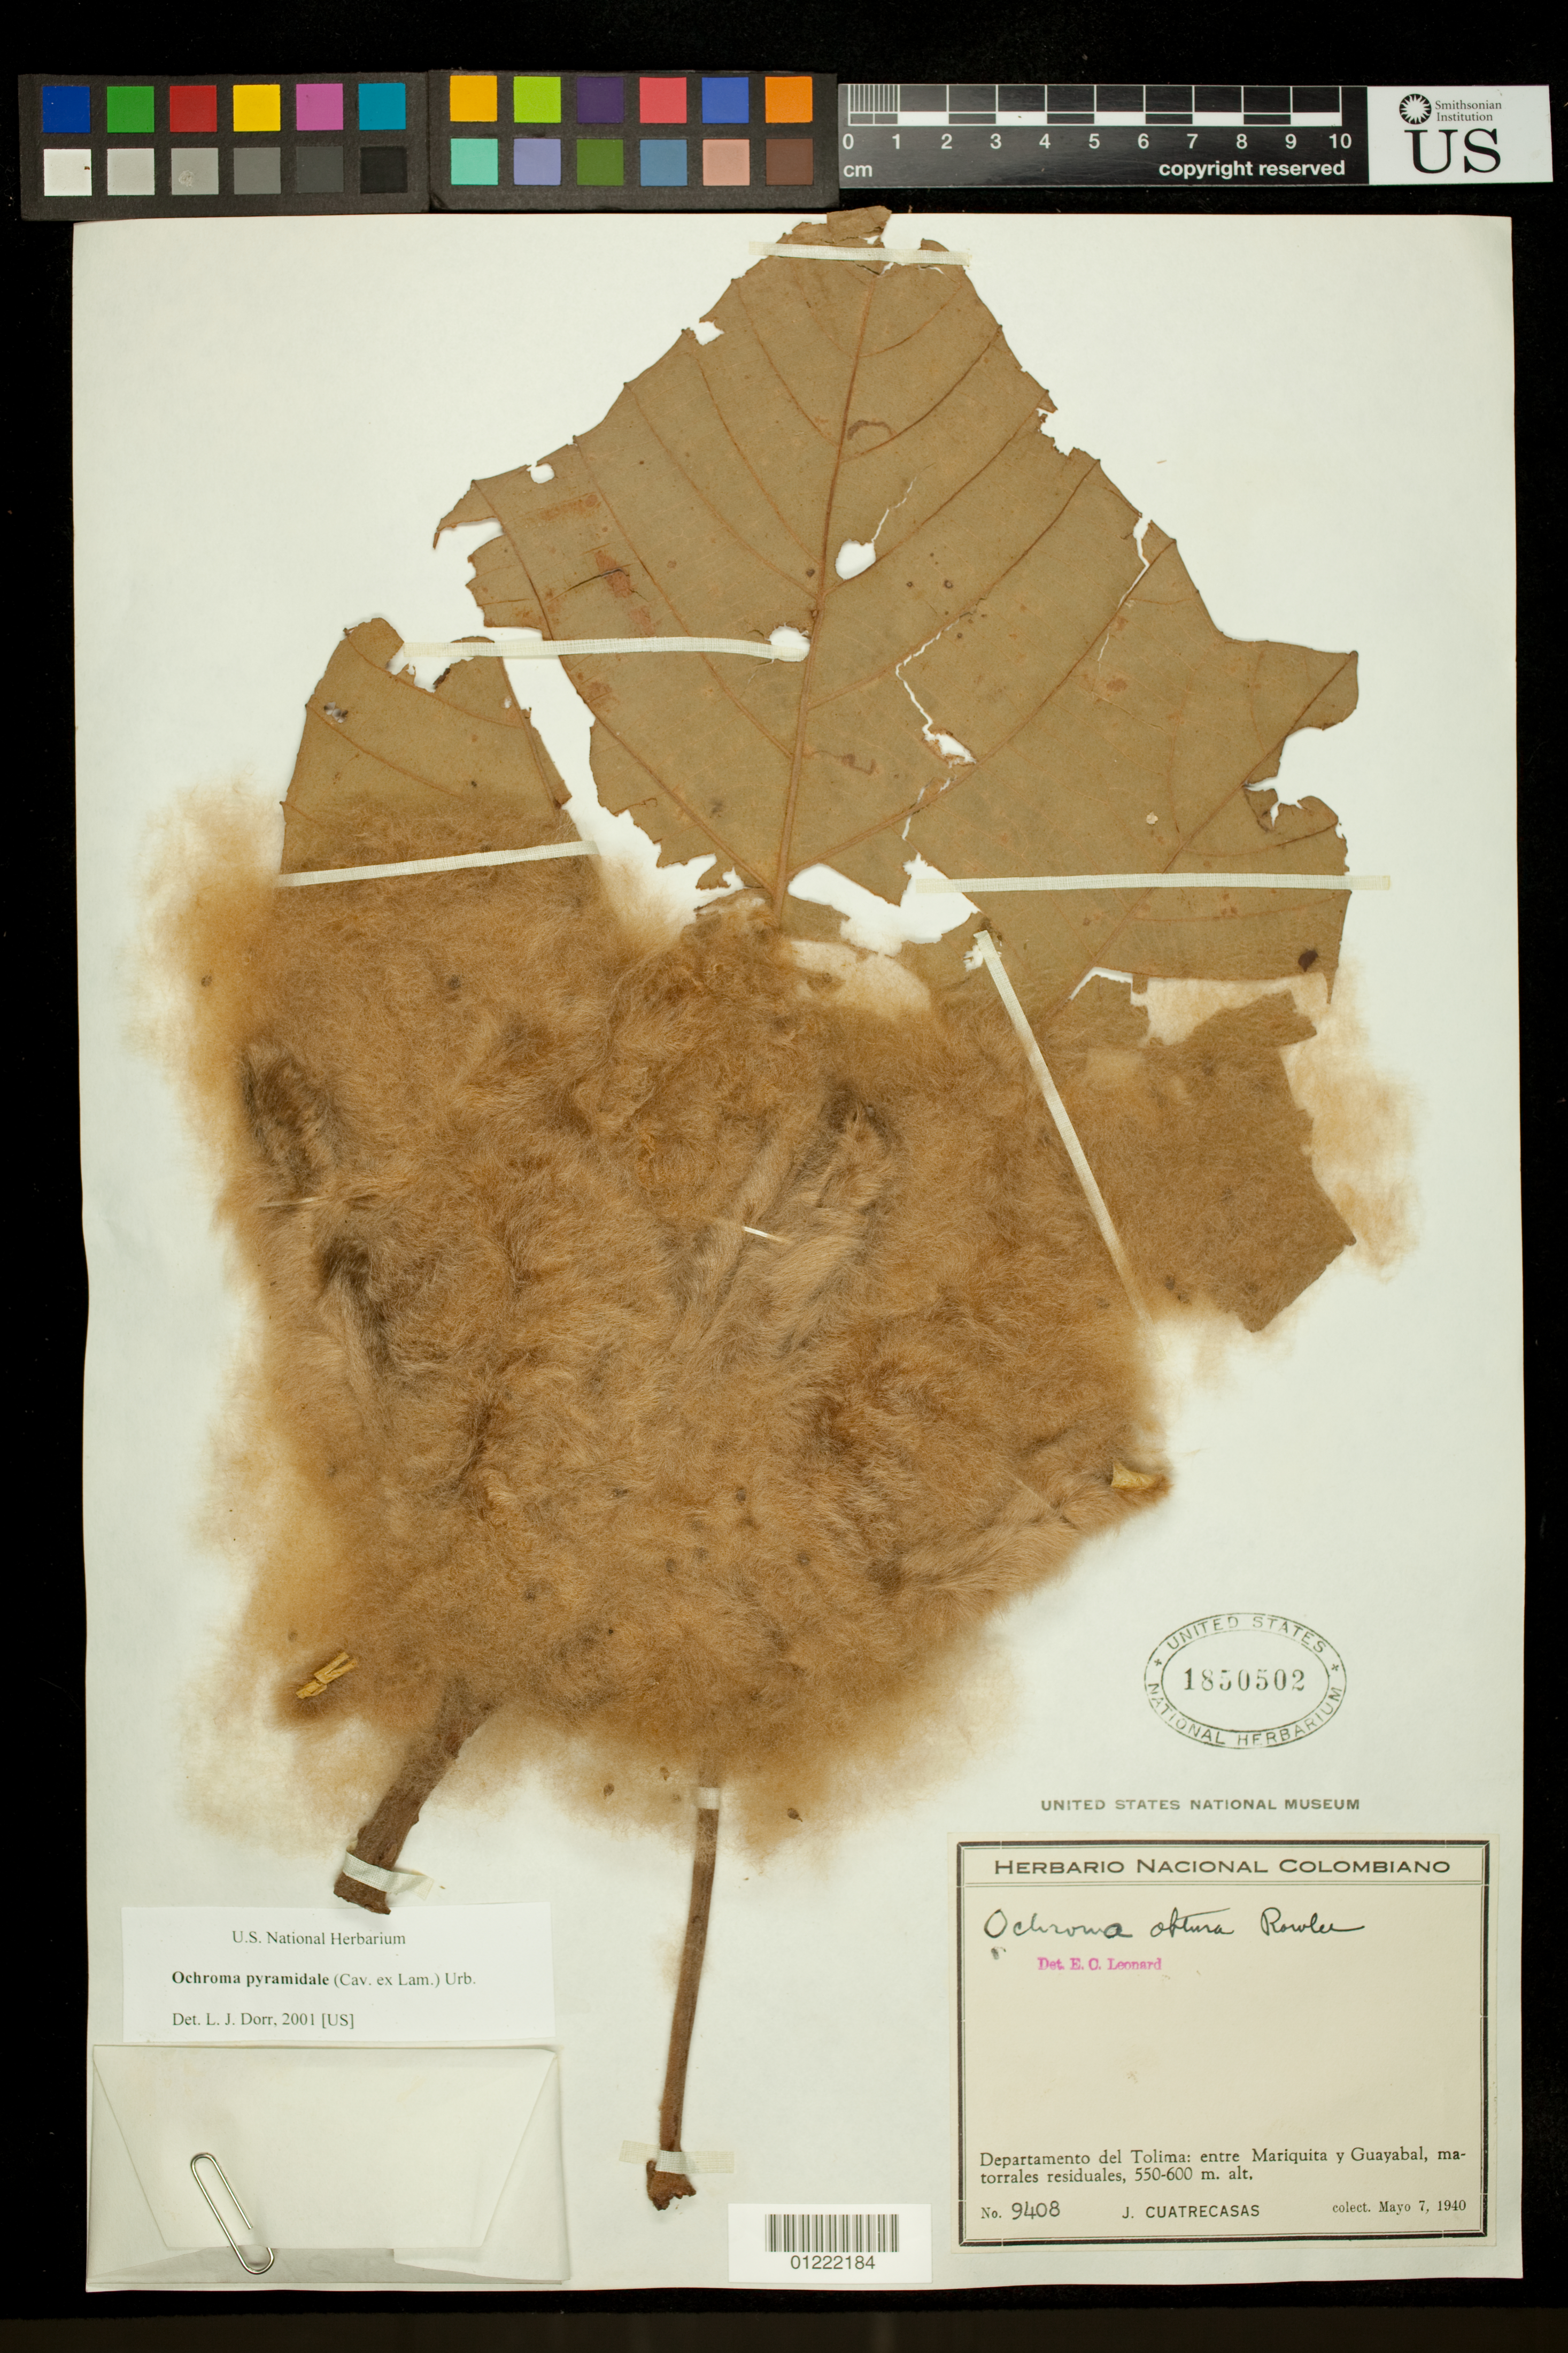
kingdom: Plantae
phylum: Tracheophyta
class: Magnoliopsida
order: Malvales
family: Malvaceae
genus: Ochroma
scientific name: Ochroma pyramidale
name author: (Cav. ex Lam.) Urb.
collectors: J. Cuatrecasas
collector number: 9408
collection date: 1940-05-07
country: Colombia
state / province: Tolima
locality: entre Mariquita y Guayabal.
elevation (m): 550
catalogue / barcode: US 1850502